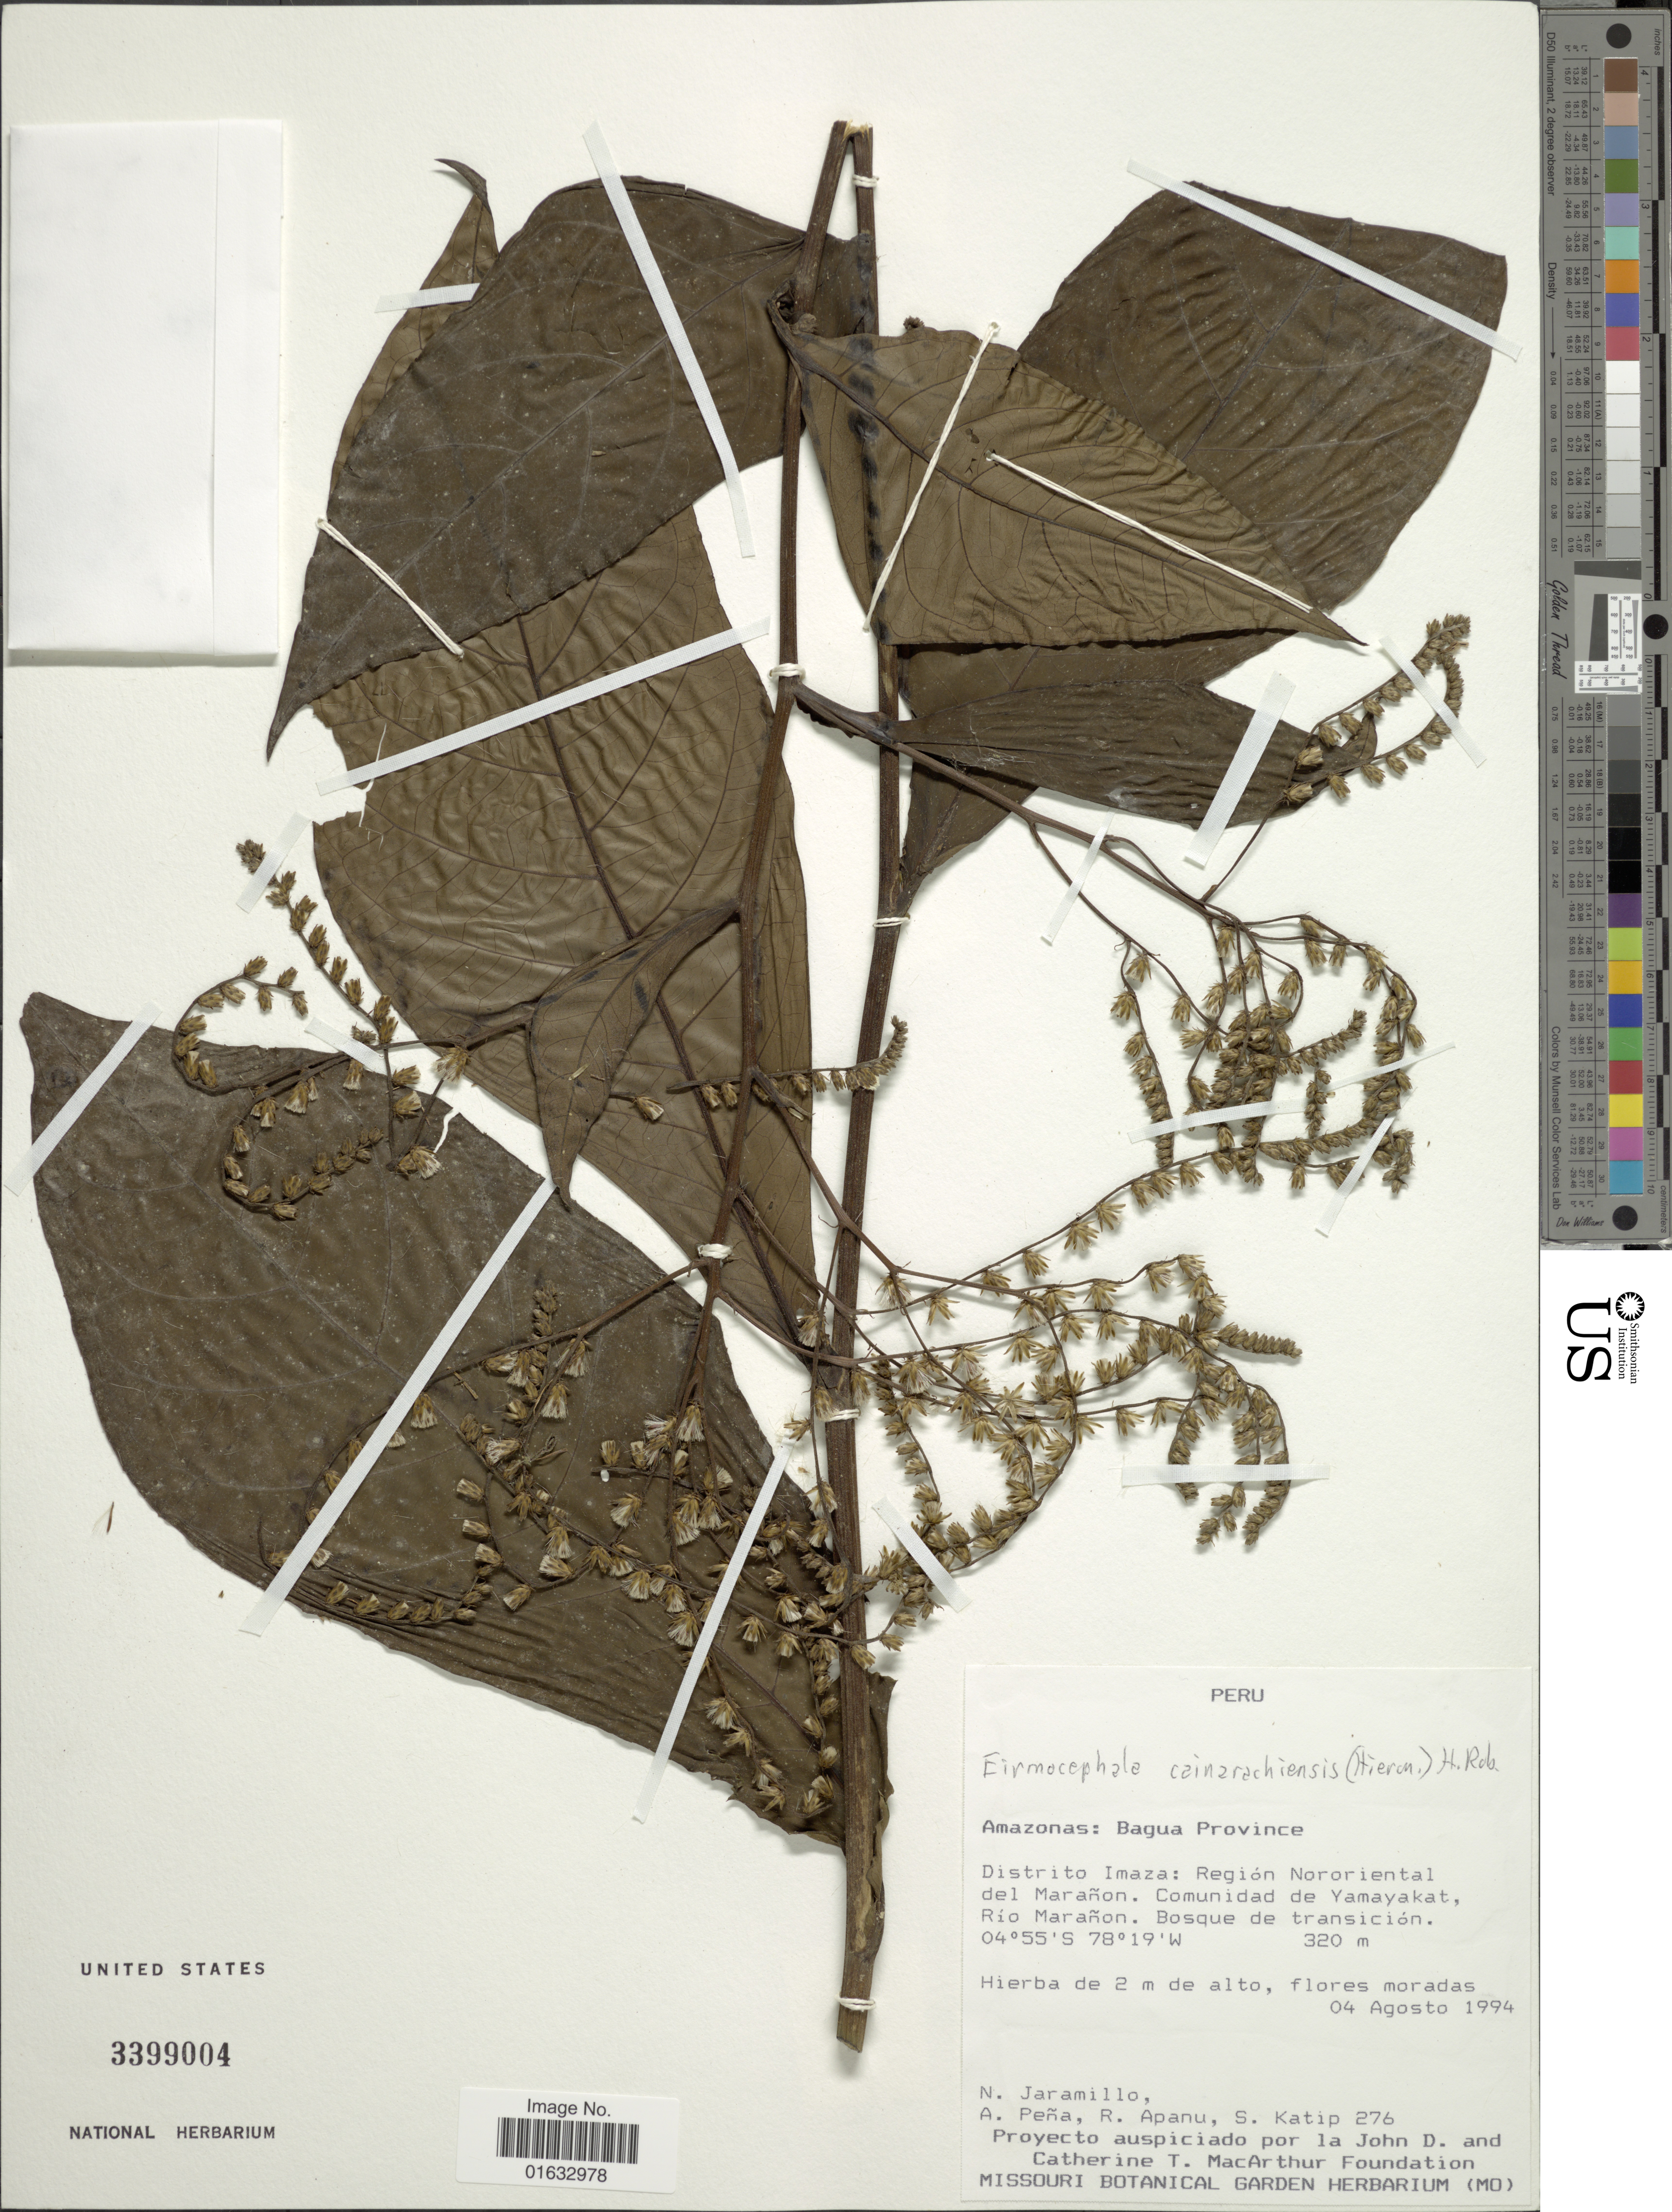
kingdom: Plantae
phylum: Tracheophyta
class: Magnoliopsida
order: Asterales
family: Asteraceae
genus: Eirmocephala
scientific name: Eirmocephala cainarachiensis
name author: (Hieron.) H. Rob.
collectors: N. Jaramillo, A. Peña, R. Apanu & S. Katip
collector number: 276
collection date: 1994-08-04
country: Peru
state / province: Amazonas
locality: Peru, Amazonas: Bagua Province, Distrito Imaza: Región Nororiental del Marañón. Comunidad de Yamayakat Río Marañón.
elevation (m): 320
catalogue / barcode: US 3399004